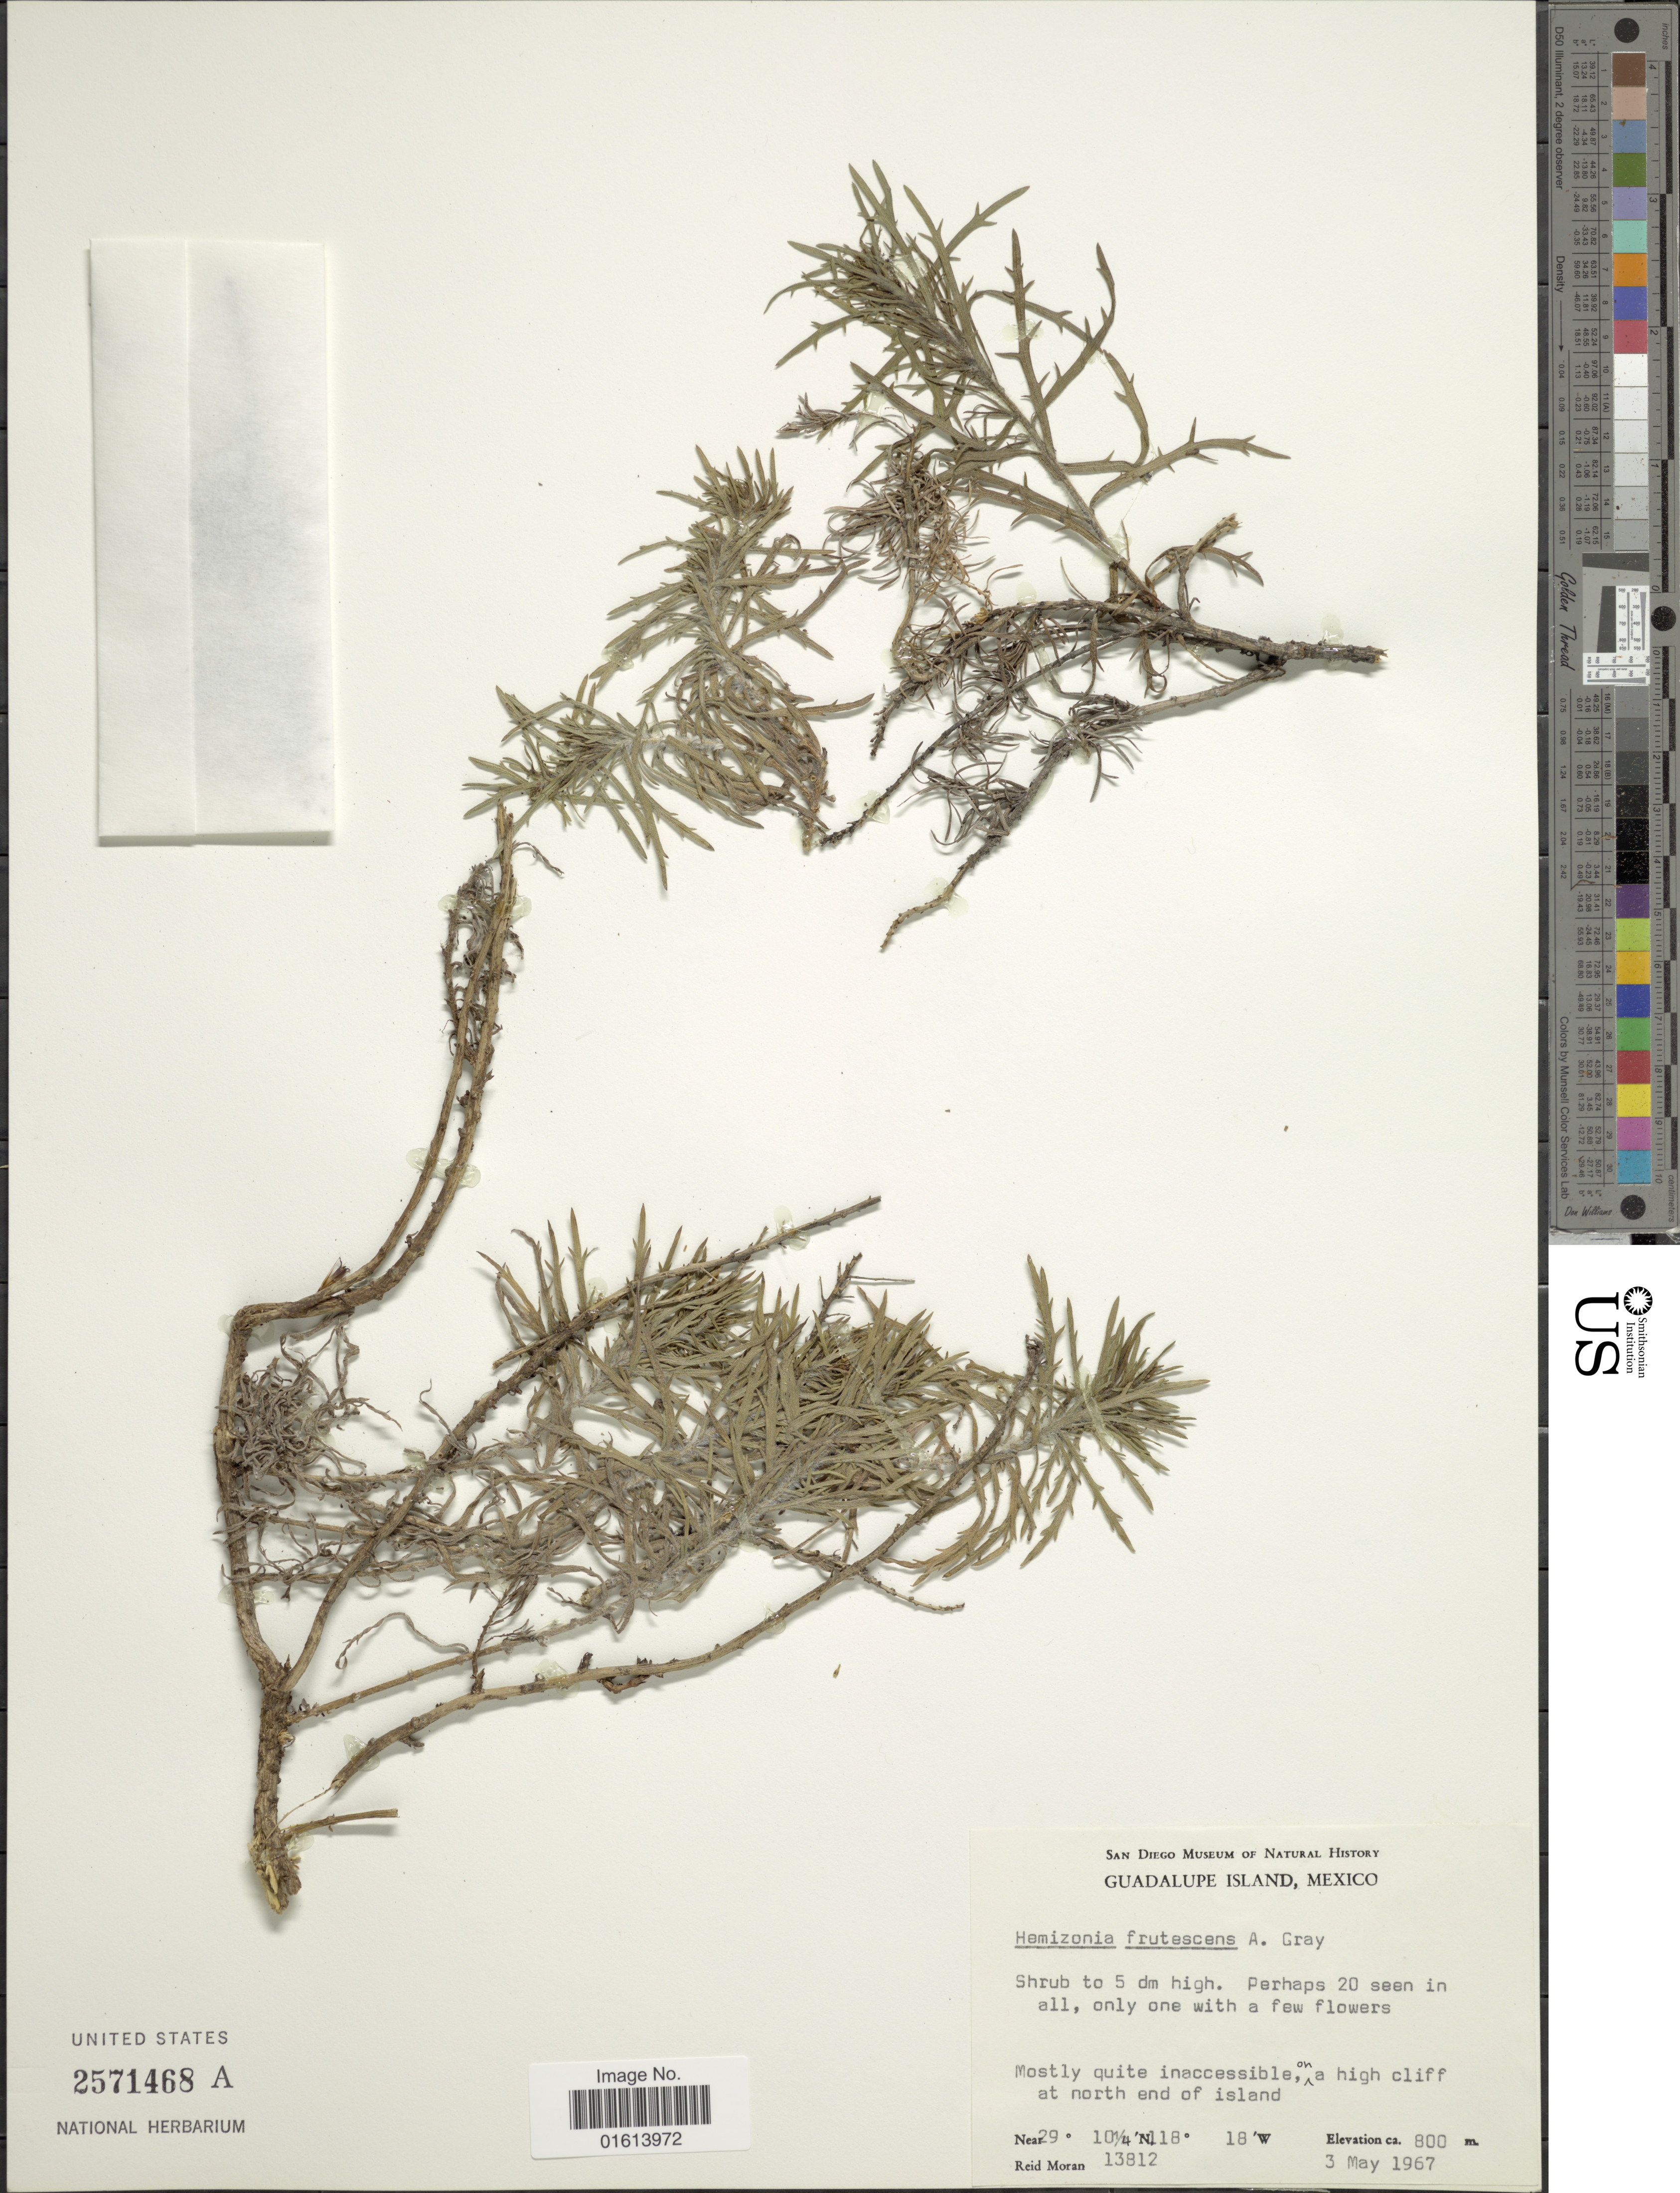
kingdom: Plantae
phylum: Tracheophyta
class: Magnoliopsida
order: Asterales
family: Asteraceae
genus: Deinandra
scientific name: Deinandra frutescens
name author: (A. Gray) B.G. Baldwin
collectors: R. V. Moran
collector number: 13812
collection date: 1967-05-03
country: Mexico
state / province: Baja California Norte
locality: Guadalupe Island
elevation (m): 800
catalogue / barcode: US 2571468A